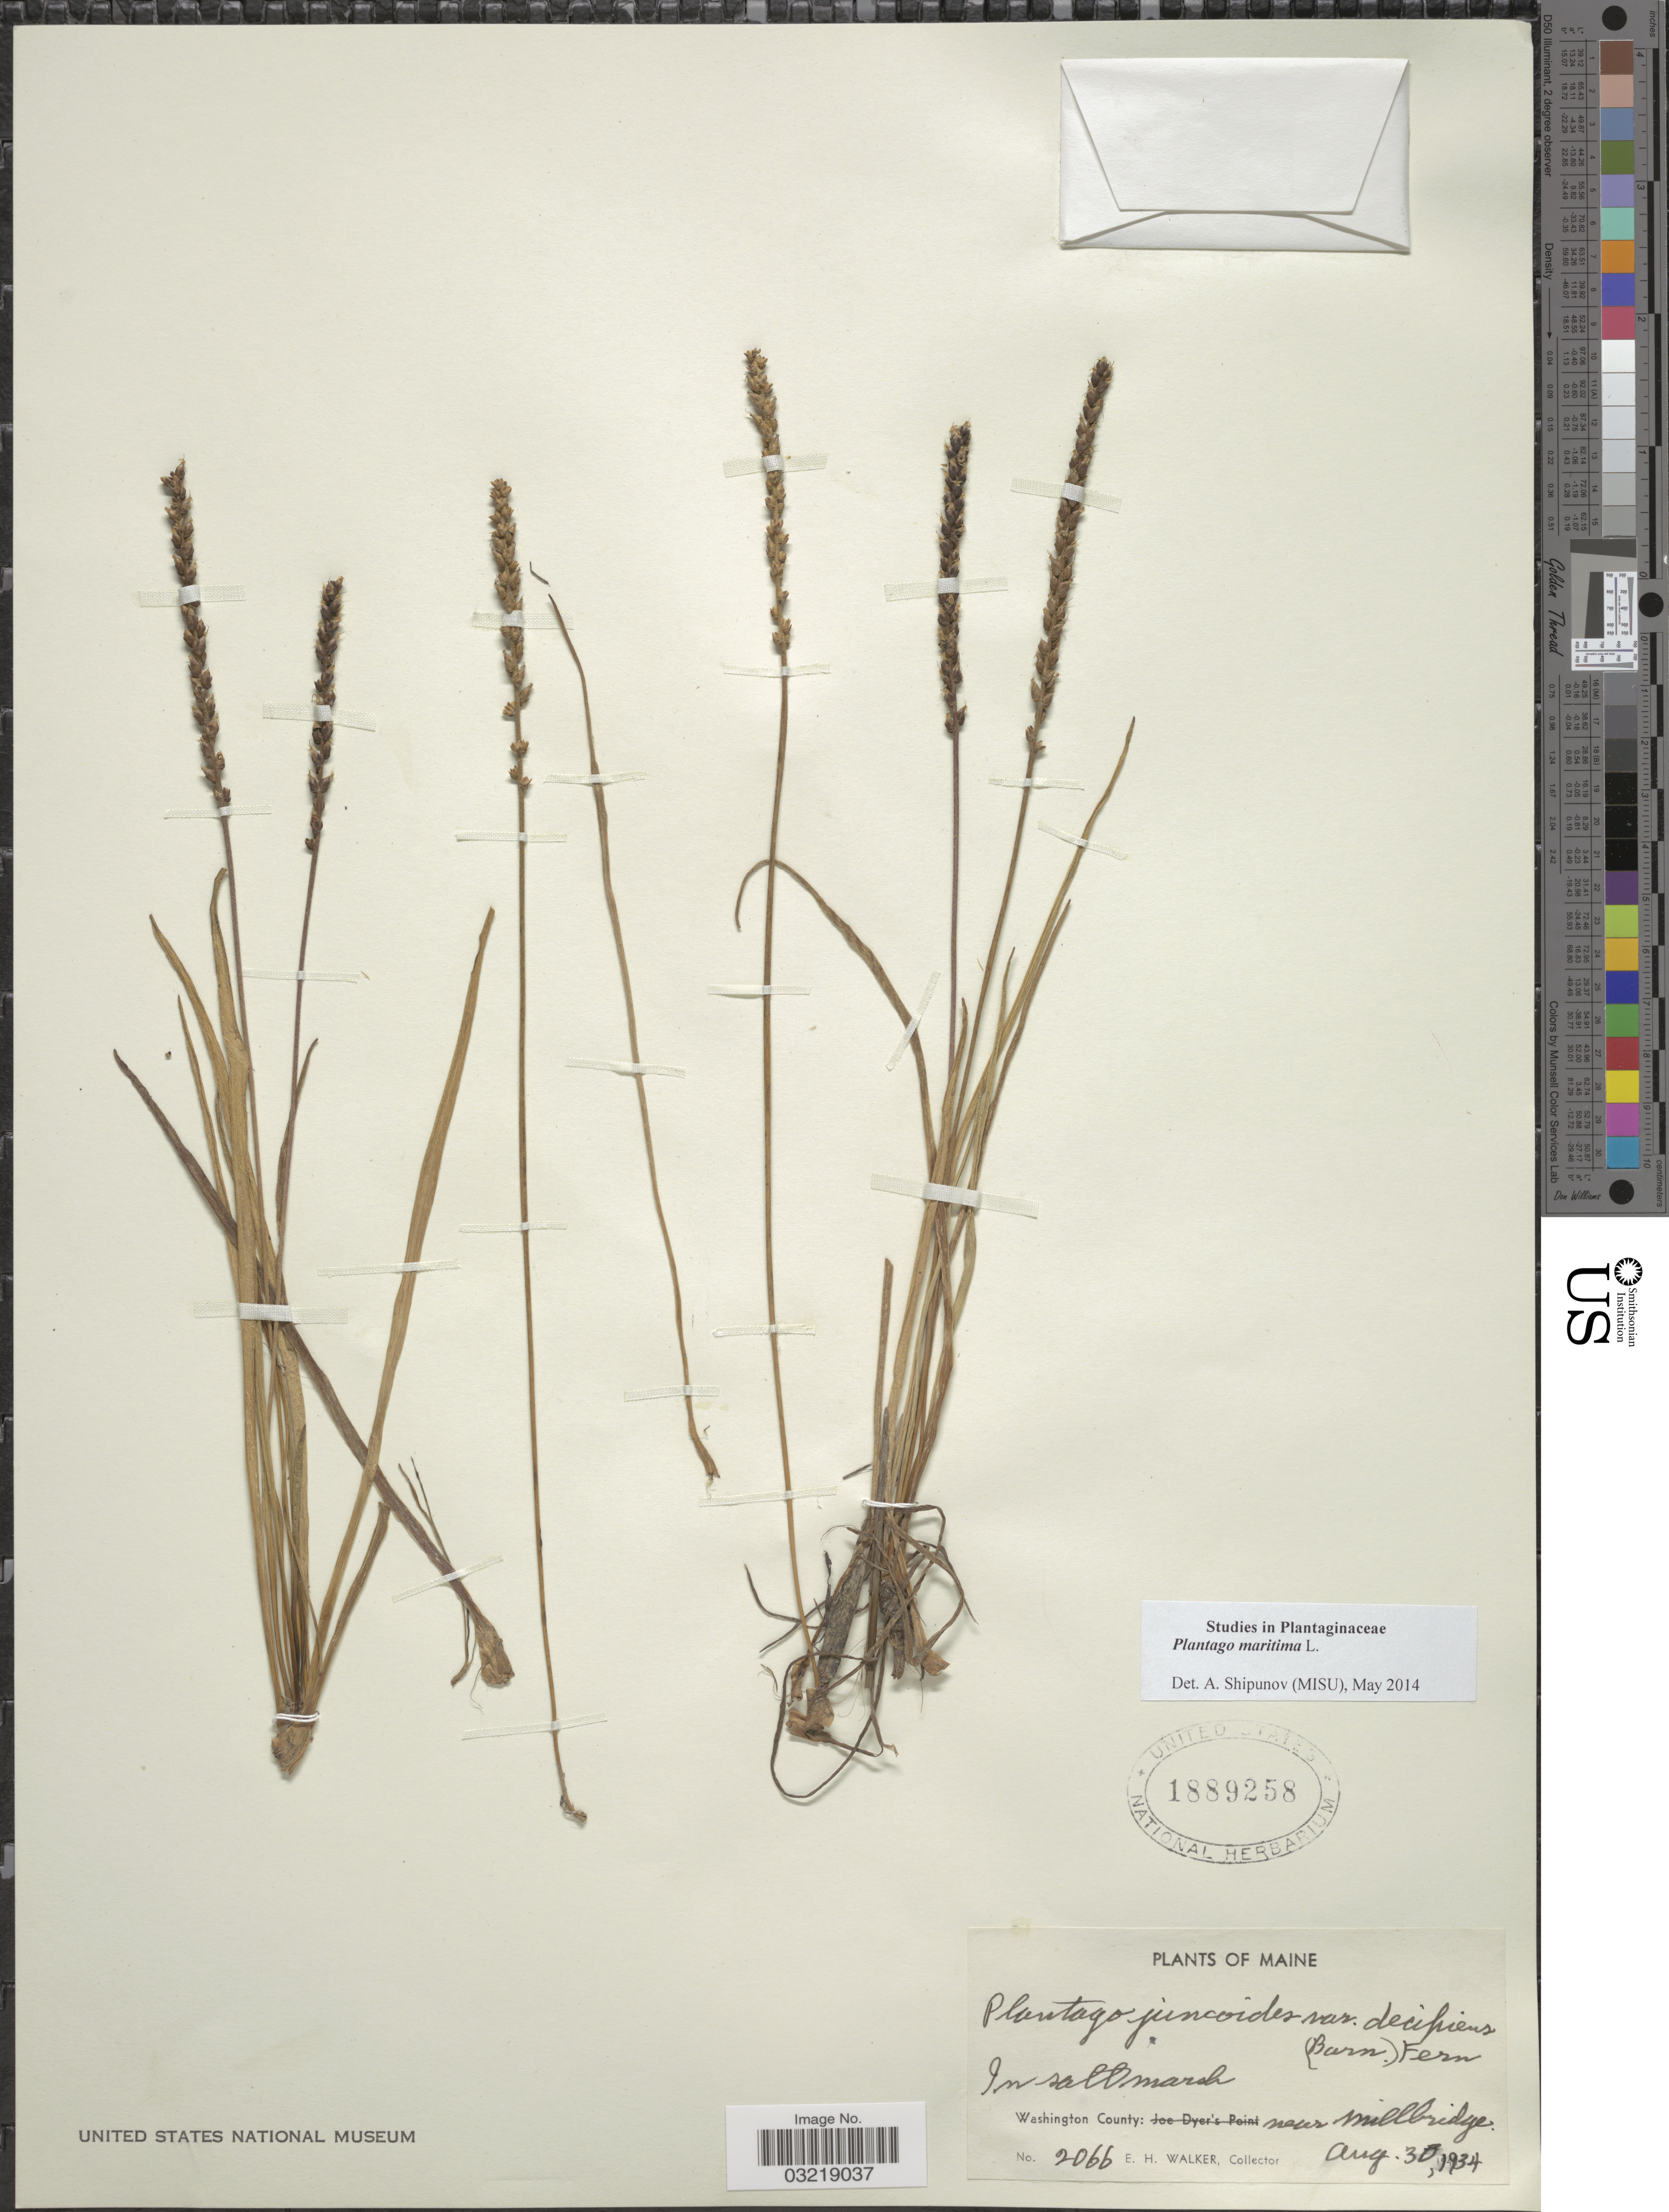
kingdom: Plantae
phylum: Tracheophyta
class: Magnoliopsida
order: Lamiales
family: Plantaginaceae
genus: Plantago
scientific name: Plantago maritima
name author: L.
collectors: E. H. Walker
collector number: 2066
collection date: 1934-08-30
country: United States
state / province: Maine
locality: Washington County: near Millbridge.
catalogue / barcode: US 1889258